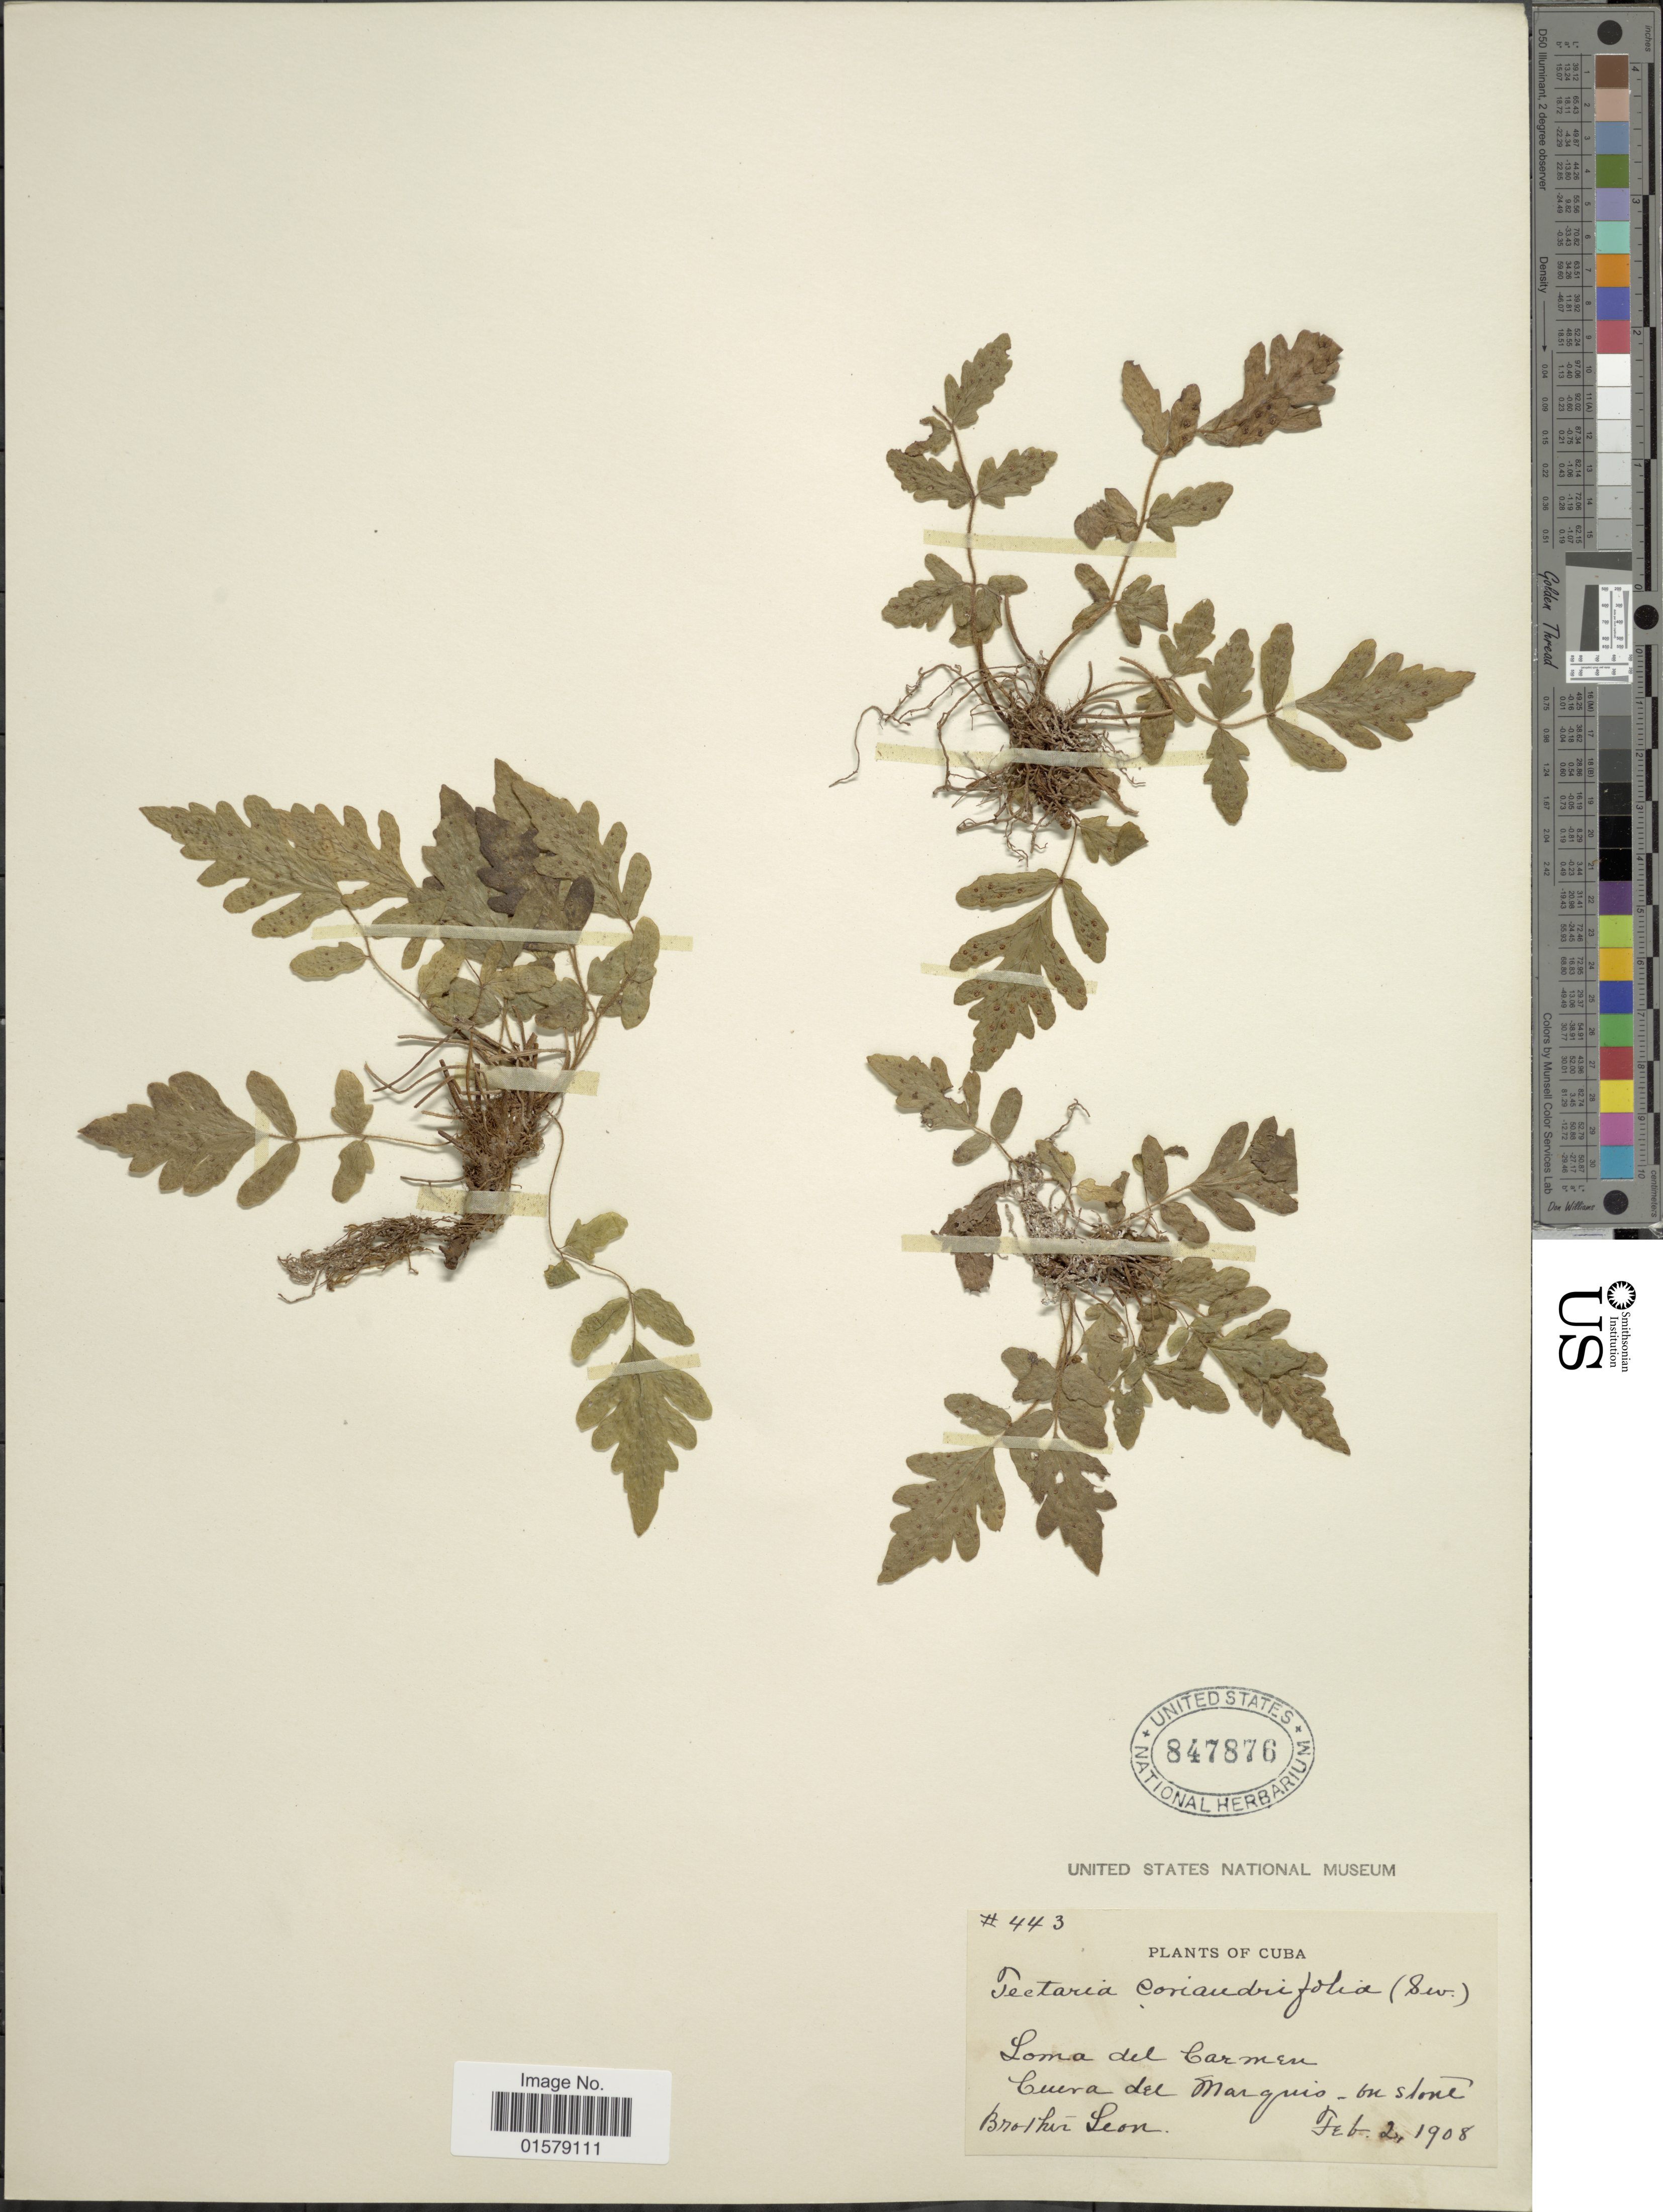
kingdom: Plantae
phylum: Tracheophyta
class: Polypodiopsida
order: Polypodiales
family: Tectariaceae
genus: Tectaria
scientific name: Tectaria coriandrifolia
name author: Underw.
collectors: Bro. León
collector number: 443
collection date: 1908-02-02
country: Cuba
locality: Loma del Carmen, Cuera del Marguis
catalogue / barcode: US 847876